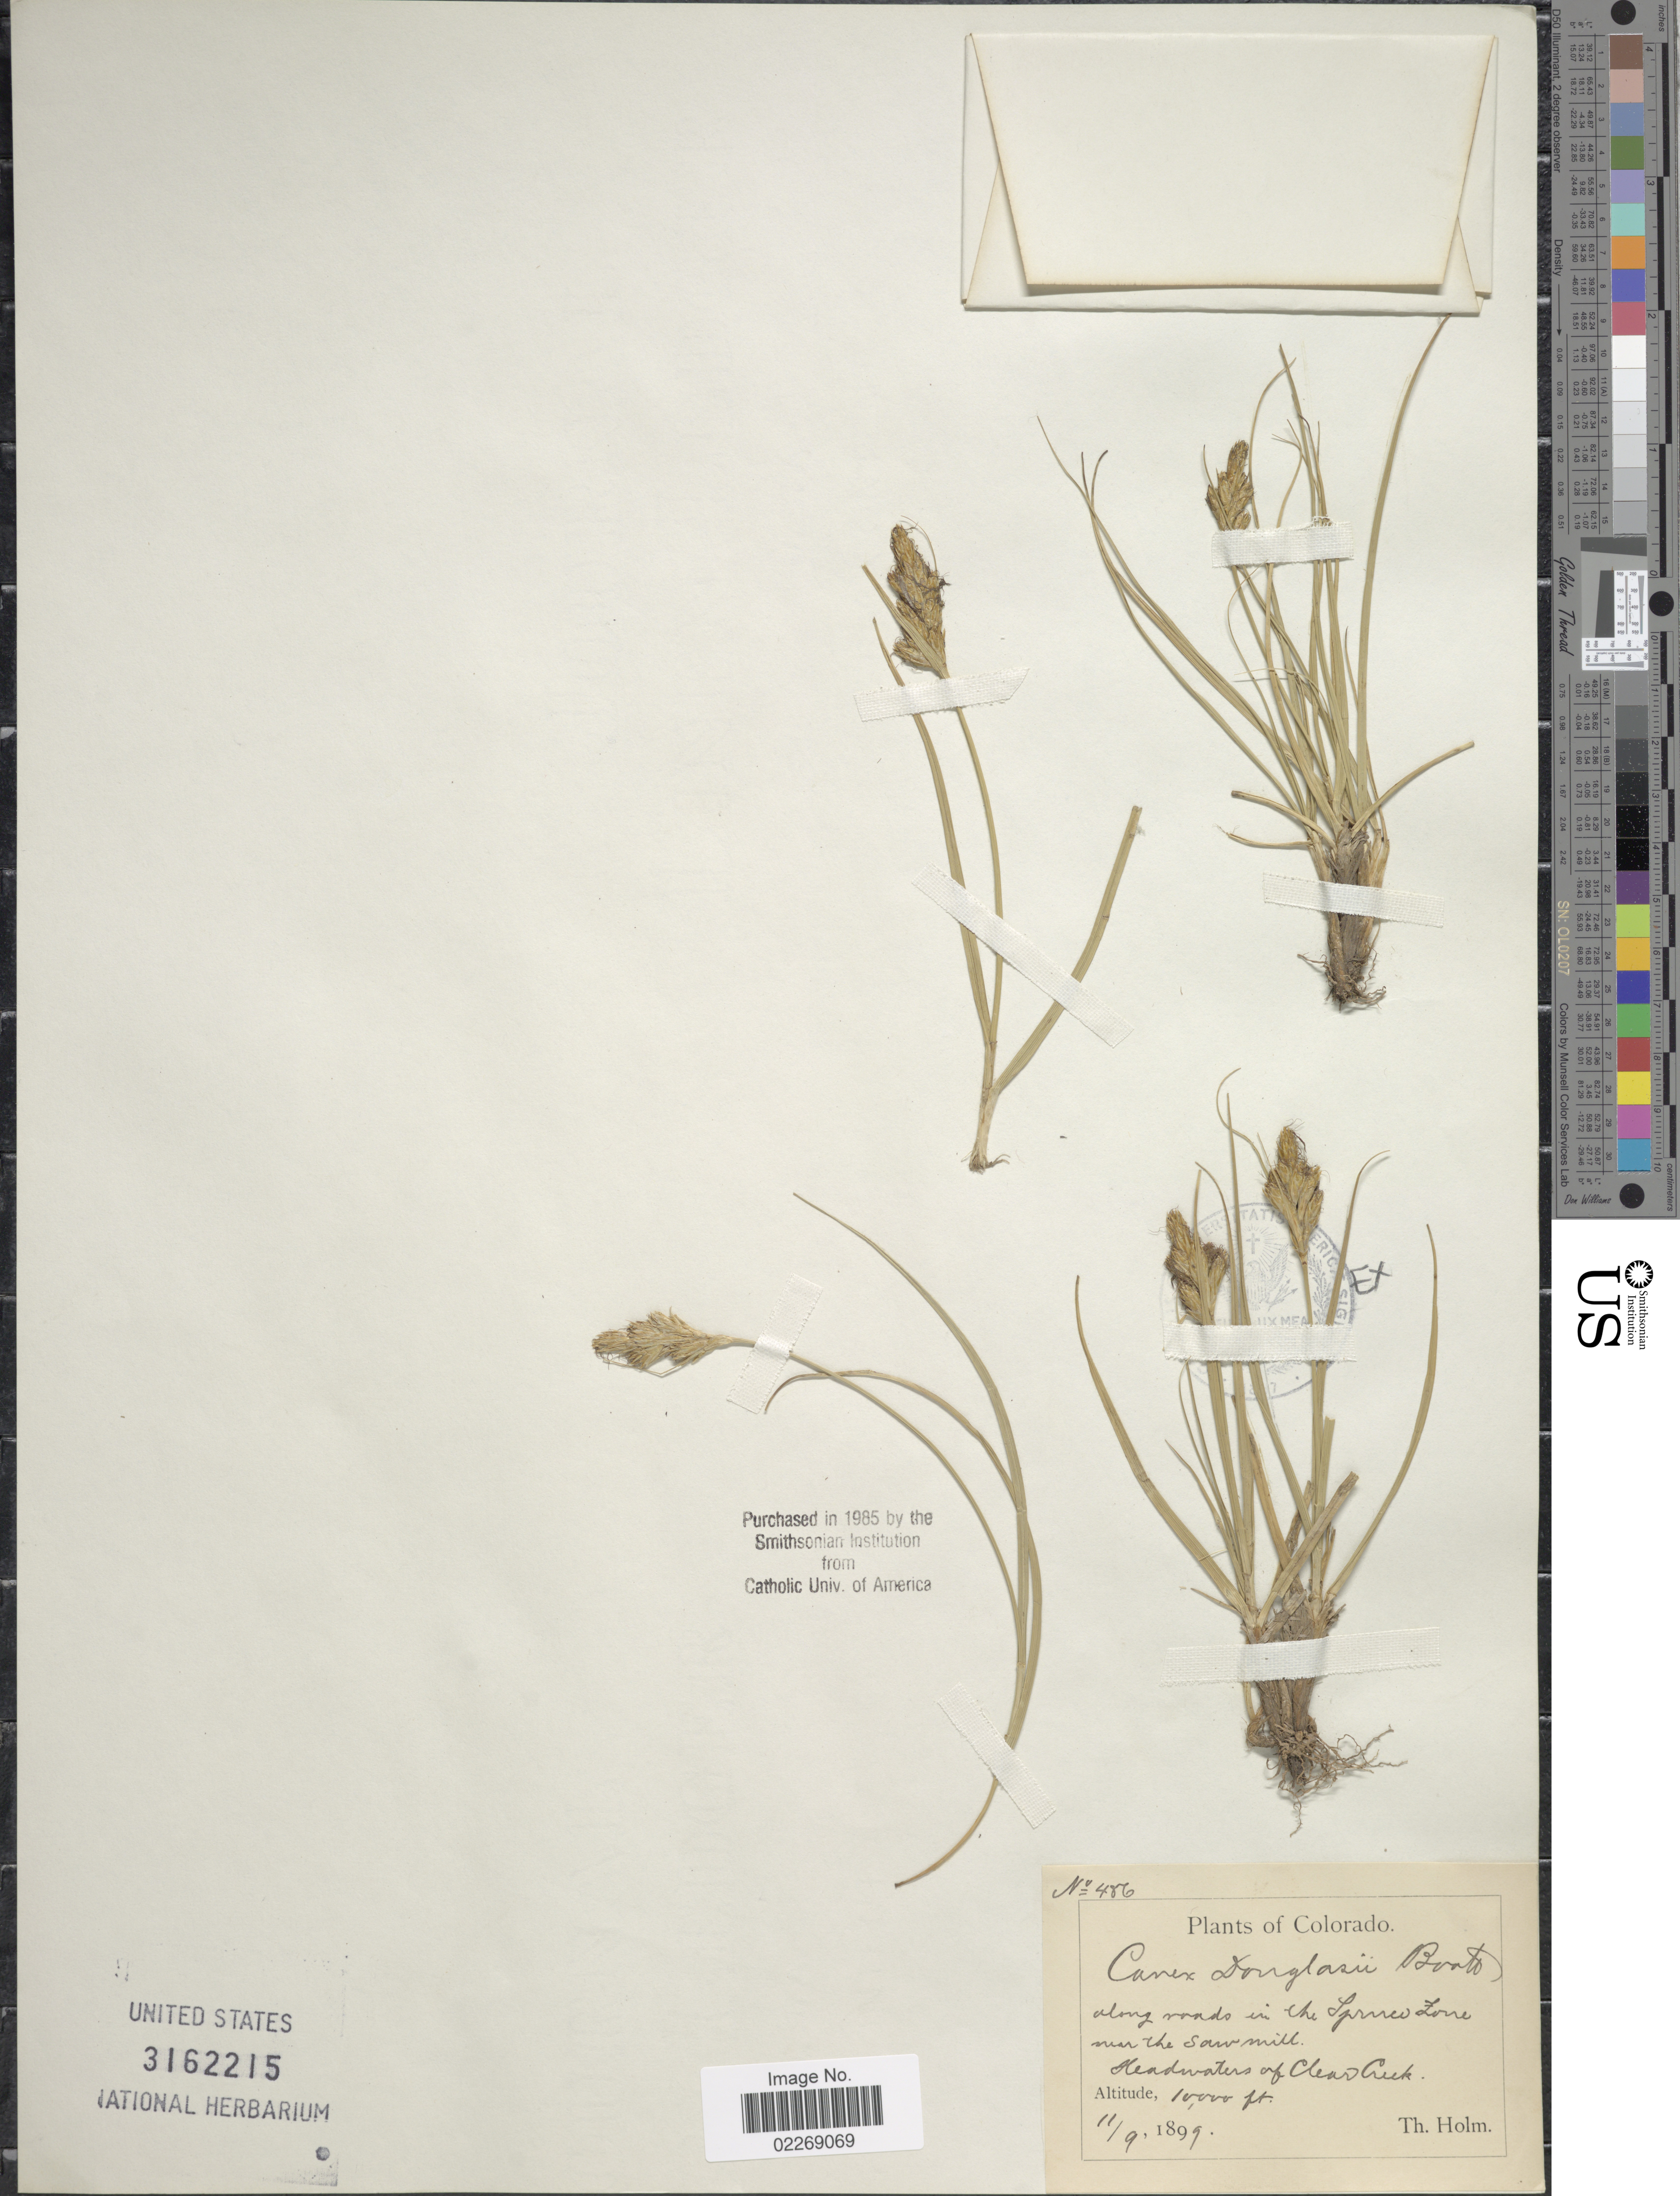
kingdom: Plantae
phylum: Tracheophyta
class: Liliopsida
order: Poales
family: Cyperaceae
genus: Carex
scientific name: Carex douglasii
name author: Boott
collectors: T. Holm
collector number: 486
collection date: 1899-11-09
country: United States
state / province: Colorado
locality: Along roads in the Spruce Zone near the saw mill. Headwaters of Clear Creek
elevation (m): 3048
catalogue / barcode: US 3162215